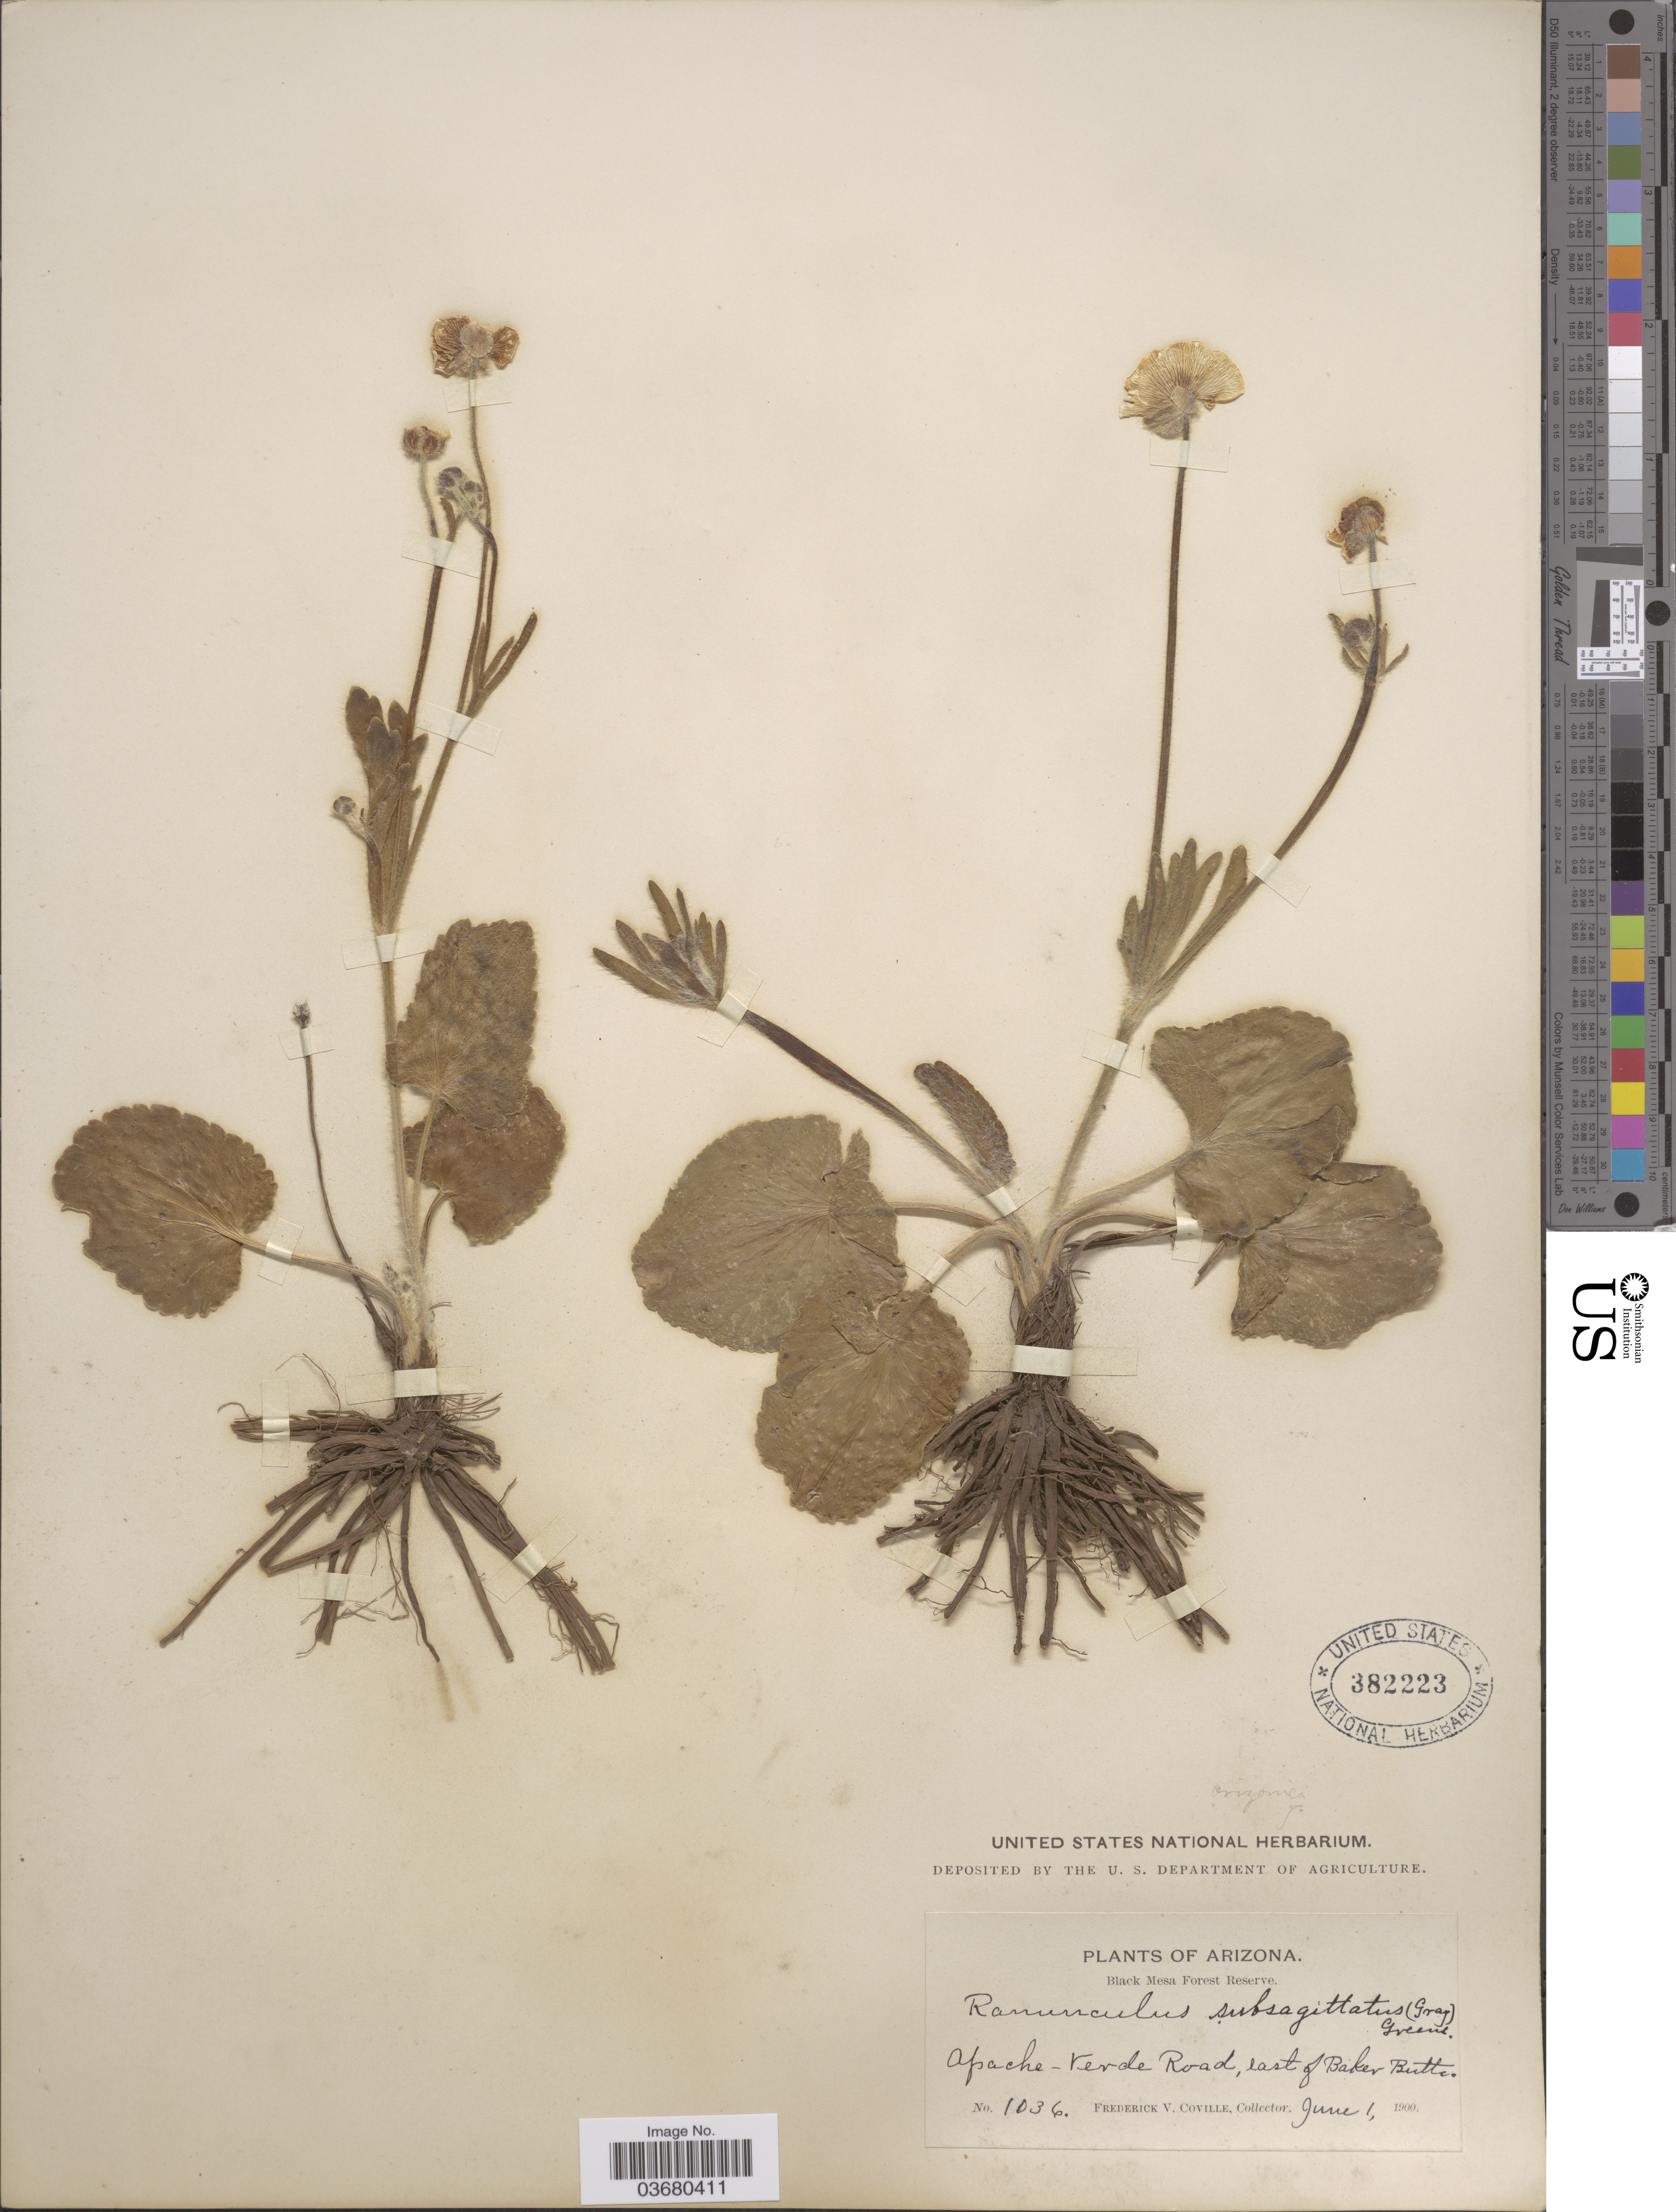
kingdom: Plantae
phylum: Tracheophyta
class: Magnoliopsida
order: Ranunculales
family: Ranunculaceae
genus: Ranunculus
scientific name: Ranunculus cardiophyllus var. subsagittatus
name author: (A. Gray) L.D. Benson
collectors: F. V. Coville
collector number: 1036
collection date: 1900-06-01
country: United States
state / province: Arizona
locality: Black Mesa Forest Reserve. Apache-Verde Road, east of Baker Butte.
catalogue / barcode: US 382223